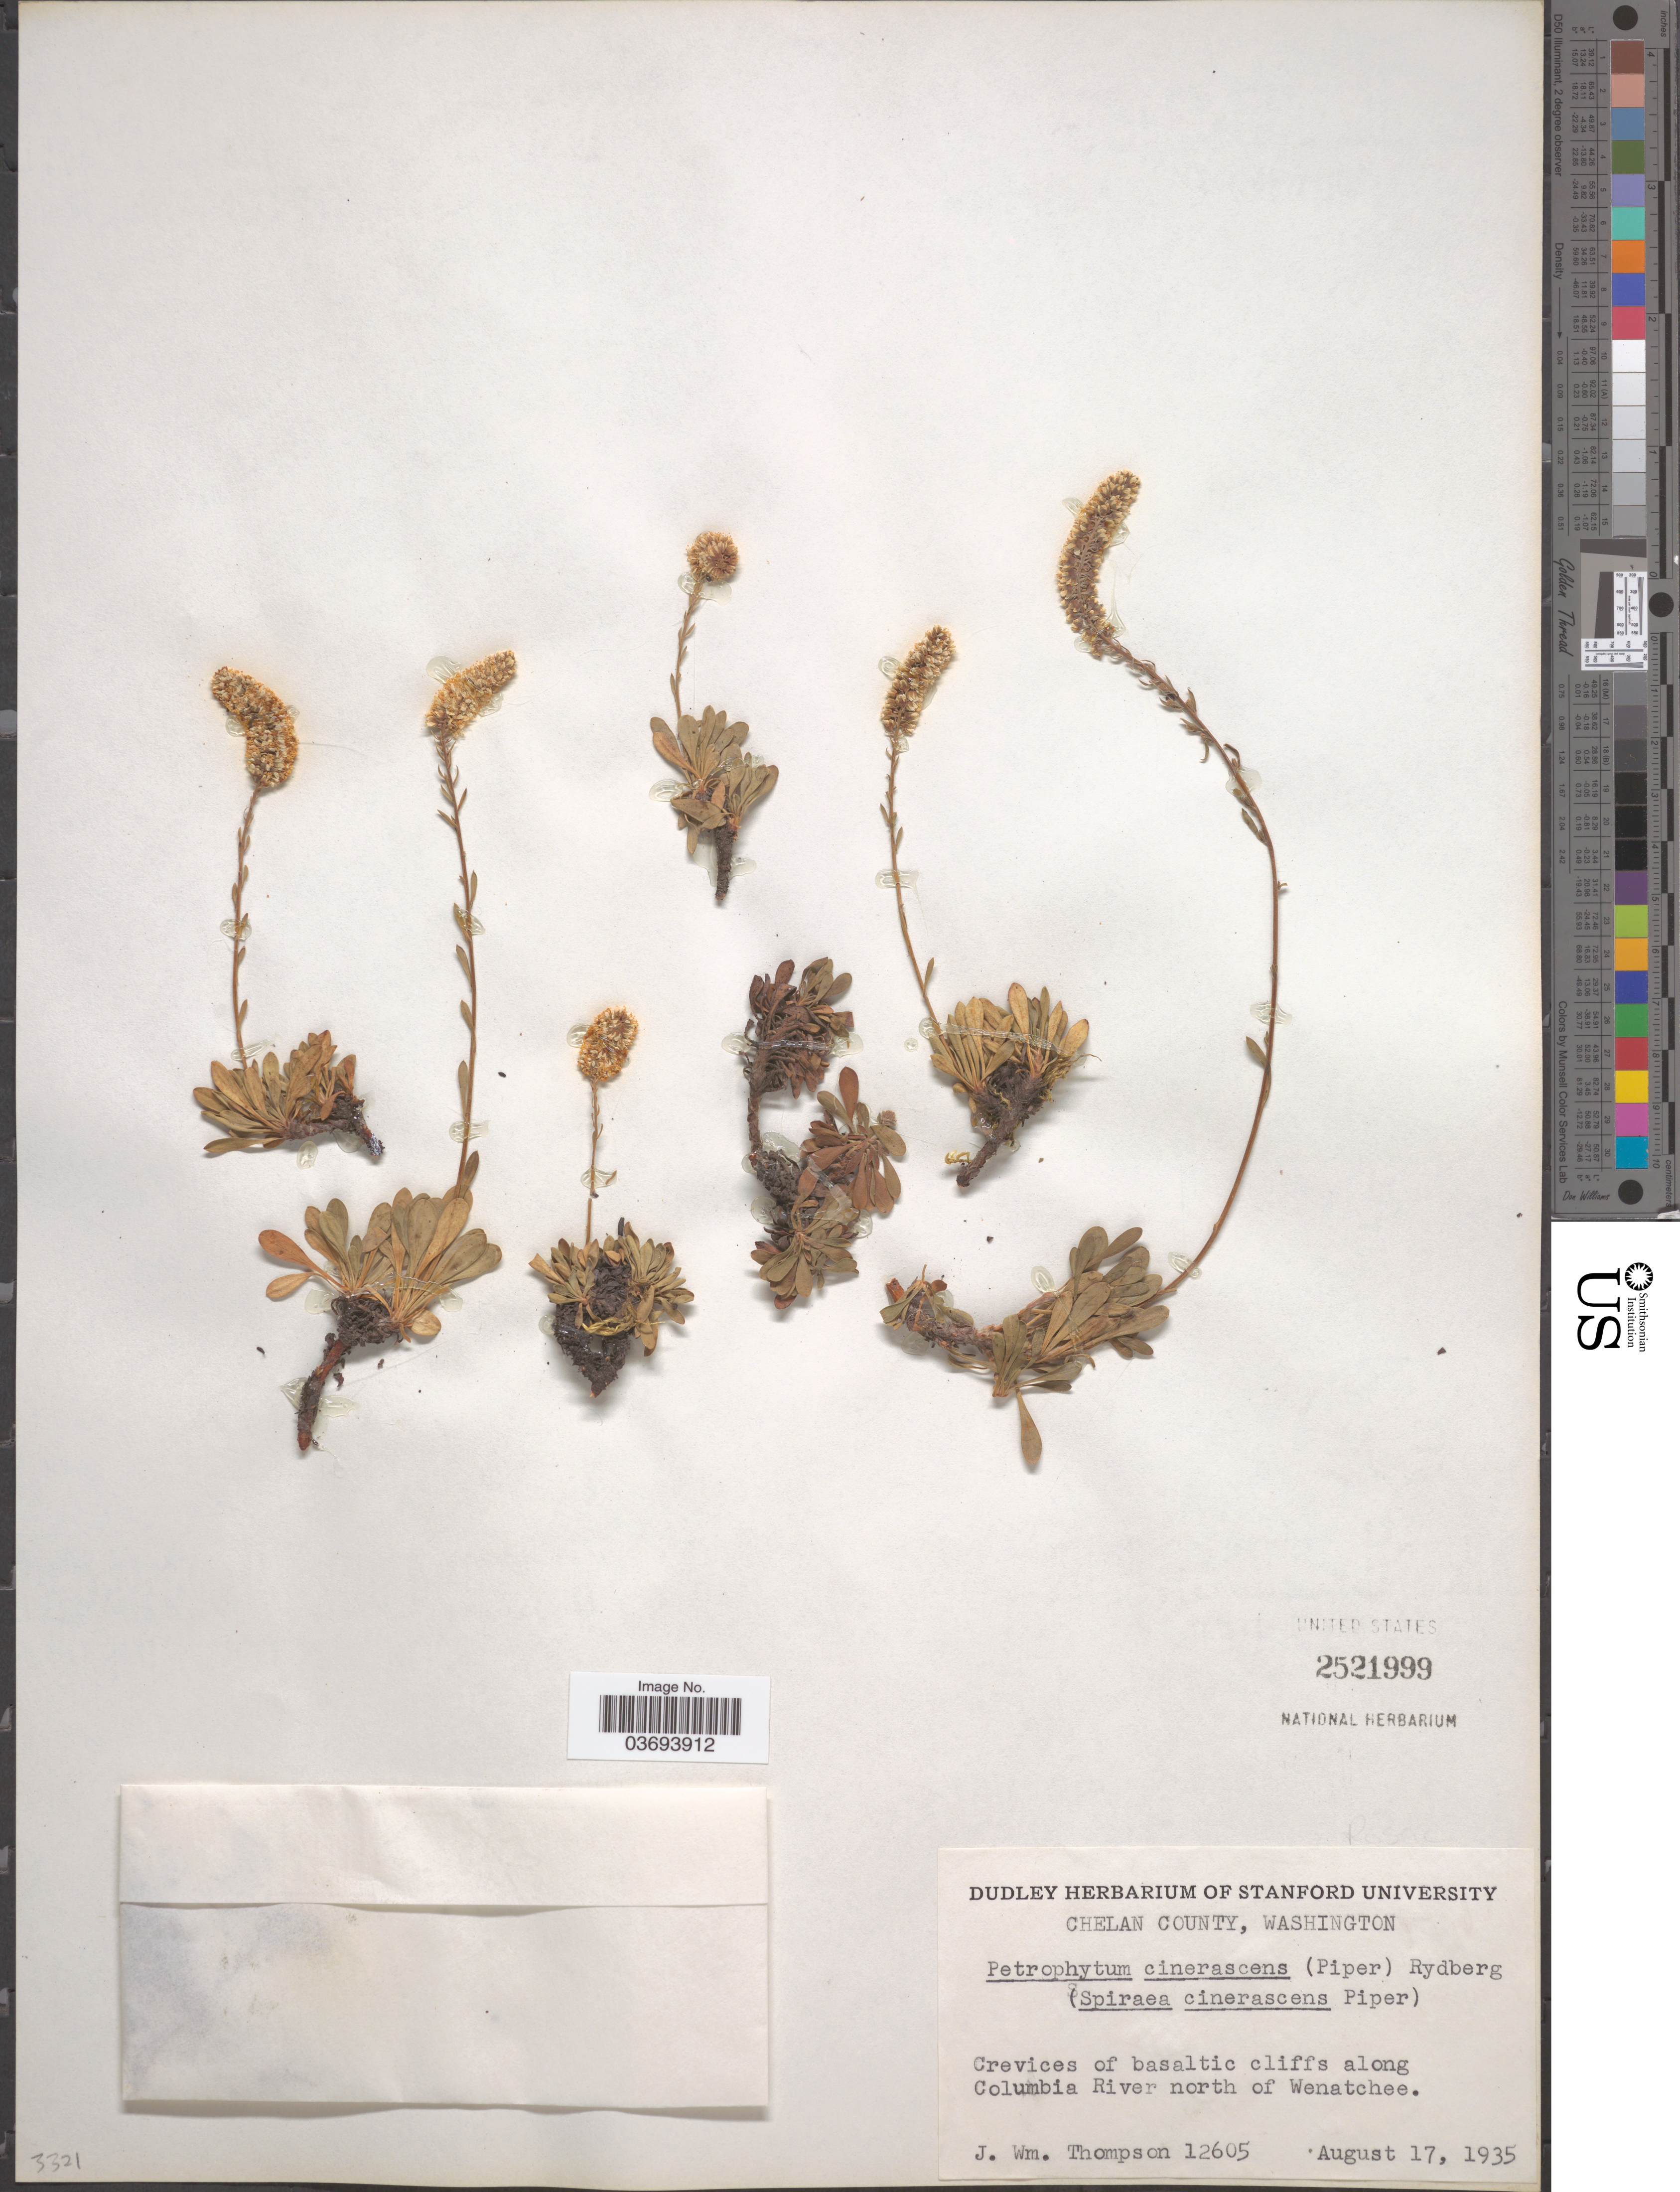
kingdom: Plantae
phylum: Tracheophyta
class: Magnoliopsida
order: Rosales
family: Rosaceae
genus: Petrophytum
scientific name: Petrophytum cinerascens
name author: (Piper) Rydb.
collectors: J. W. Thompson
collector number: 12605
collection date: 1935-08-17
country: United States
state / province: Washington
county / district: Chelan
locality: Chelan County. Along Columbia River north of Wenatchee.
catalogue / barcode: US 2521999